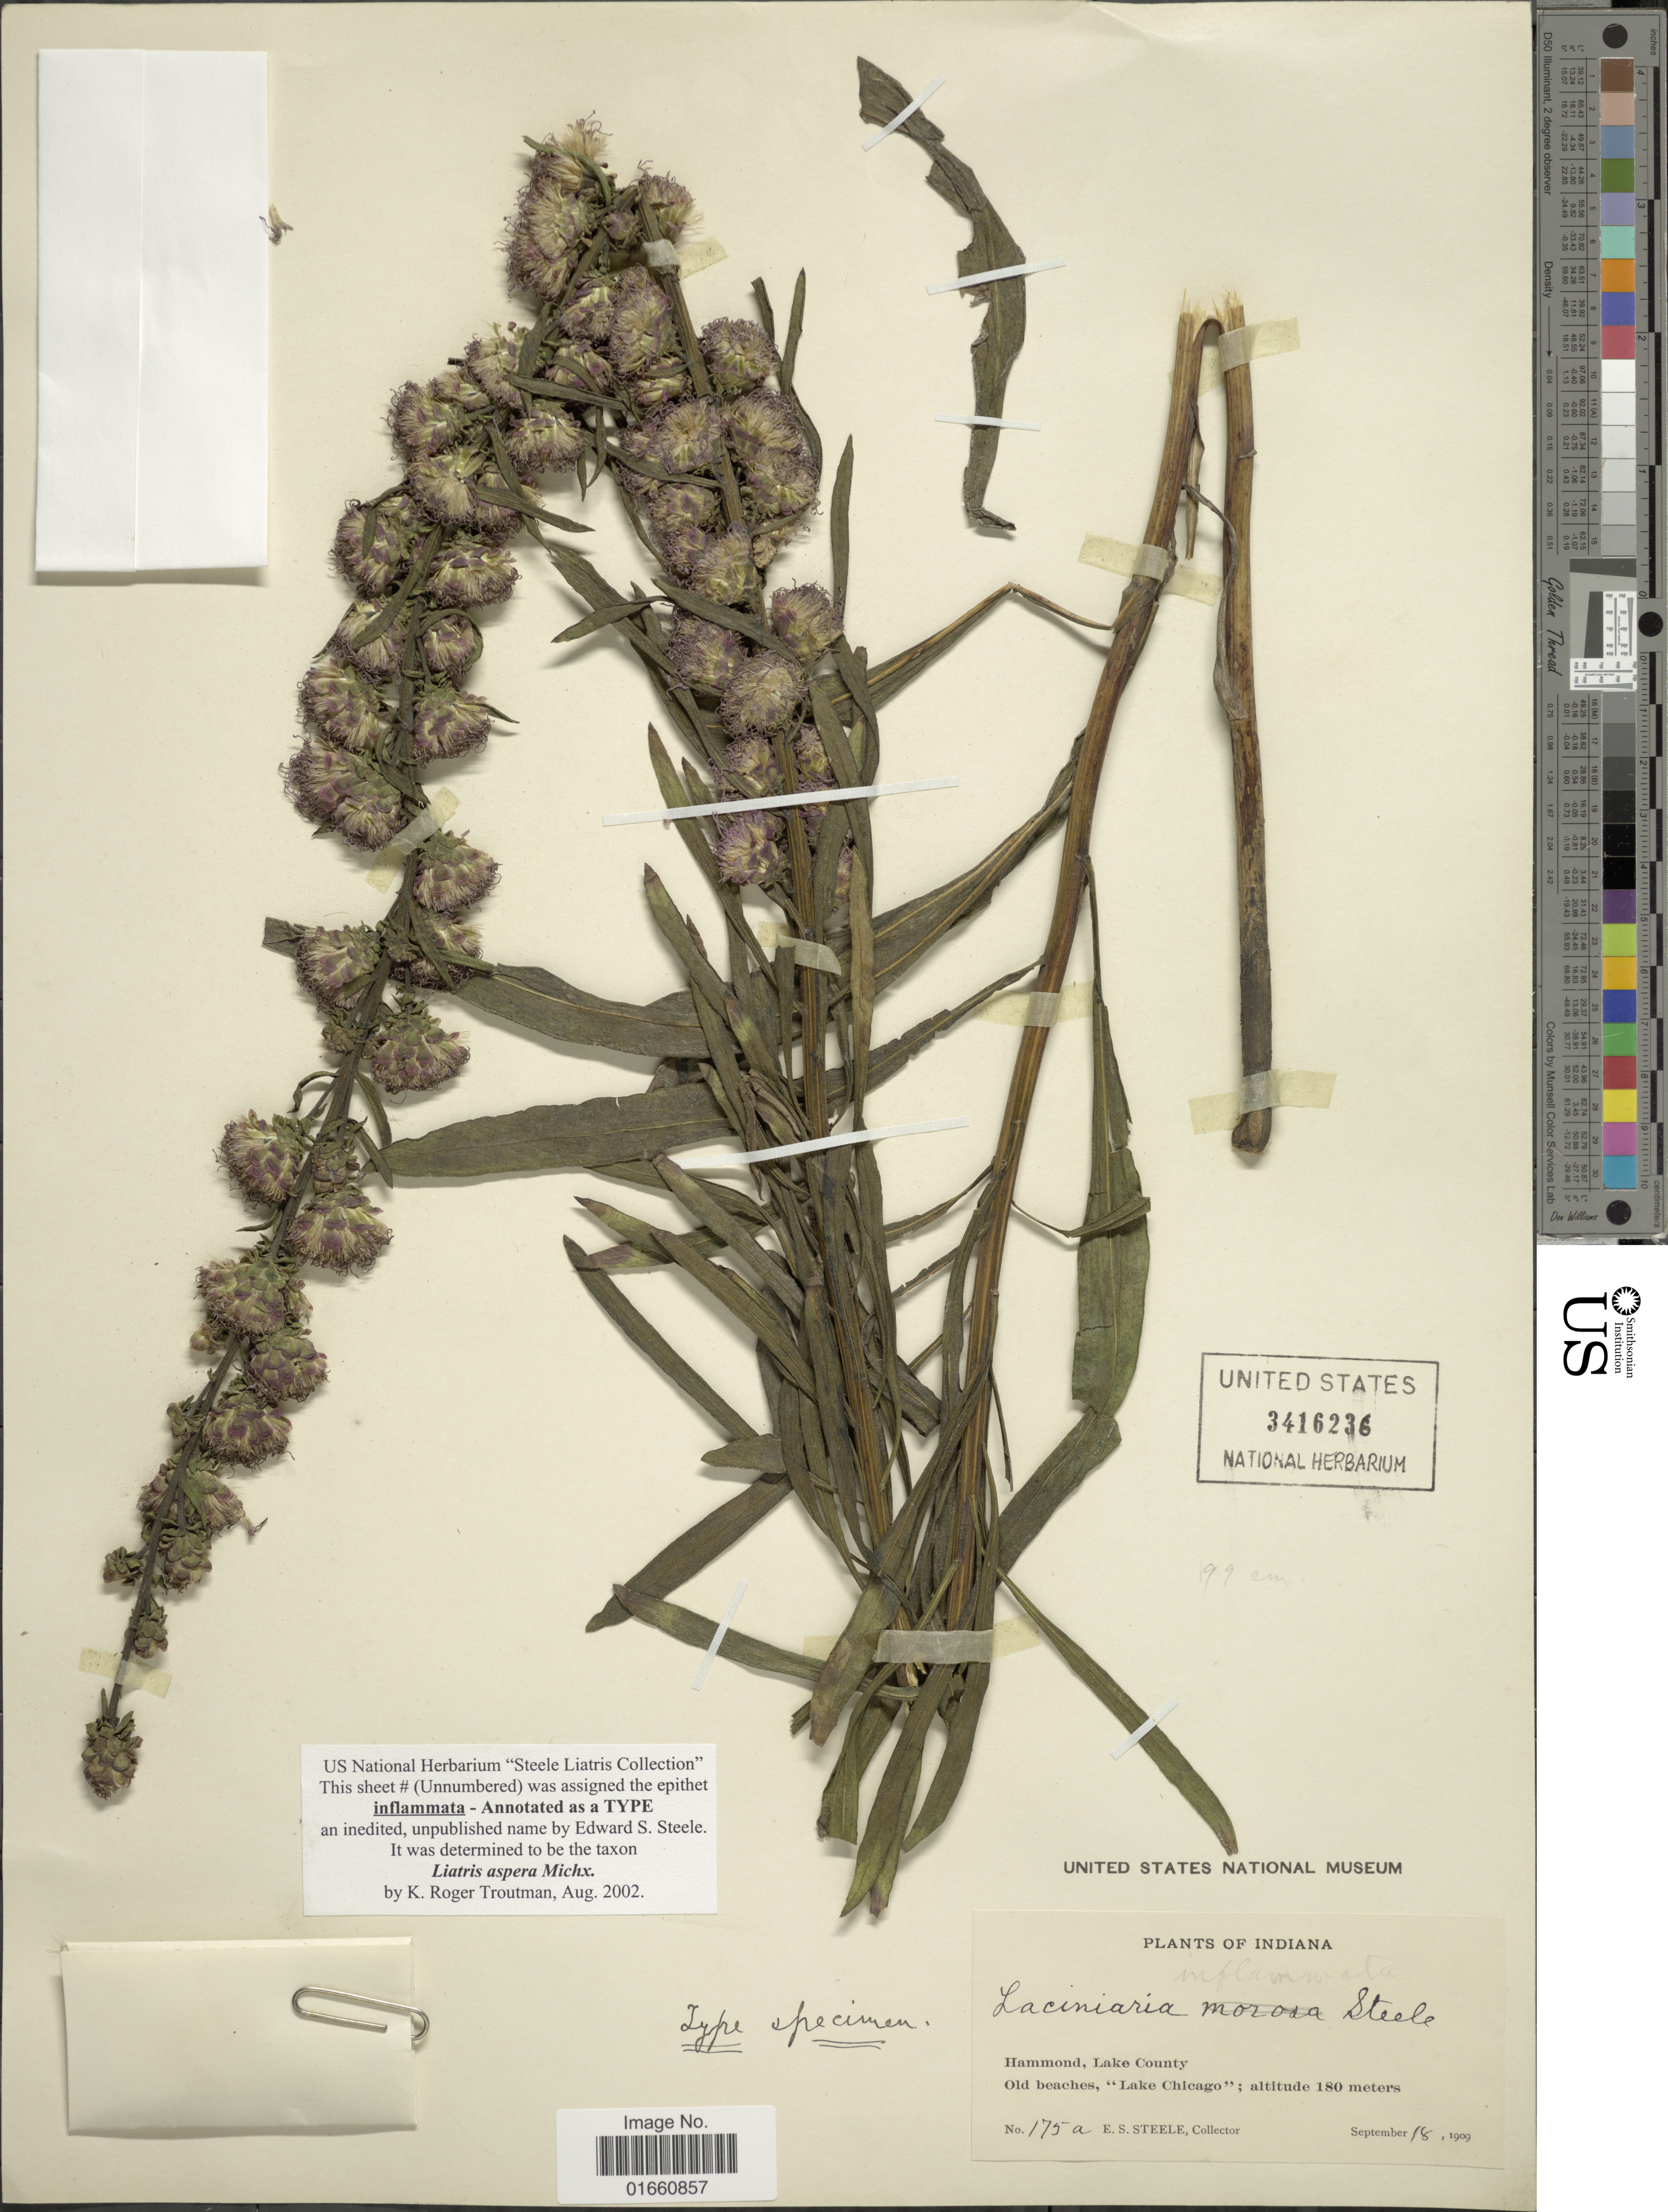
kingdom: Plantae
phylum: Tracheophyta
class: Magnoliopsida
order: Asterales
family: Asteraceae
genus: Liatris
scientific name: Liatris aspera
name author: Michx.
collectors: E. Steele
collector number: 175a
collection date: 1909-08-18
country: United States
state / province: Indiana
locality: Hammond, Lake County, Old beaches, "Lake Chicago"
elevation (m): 180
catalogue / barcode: US 3416236